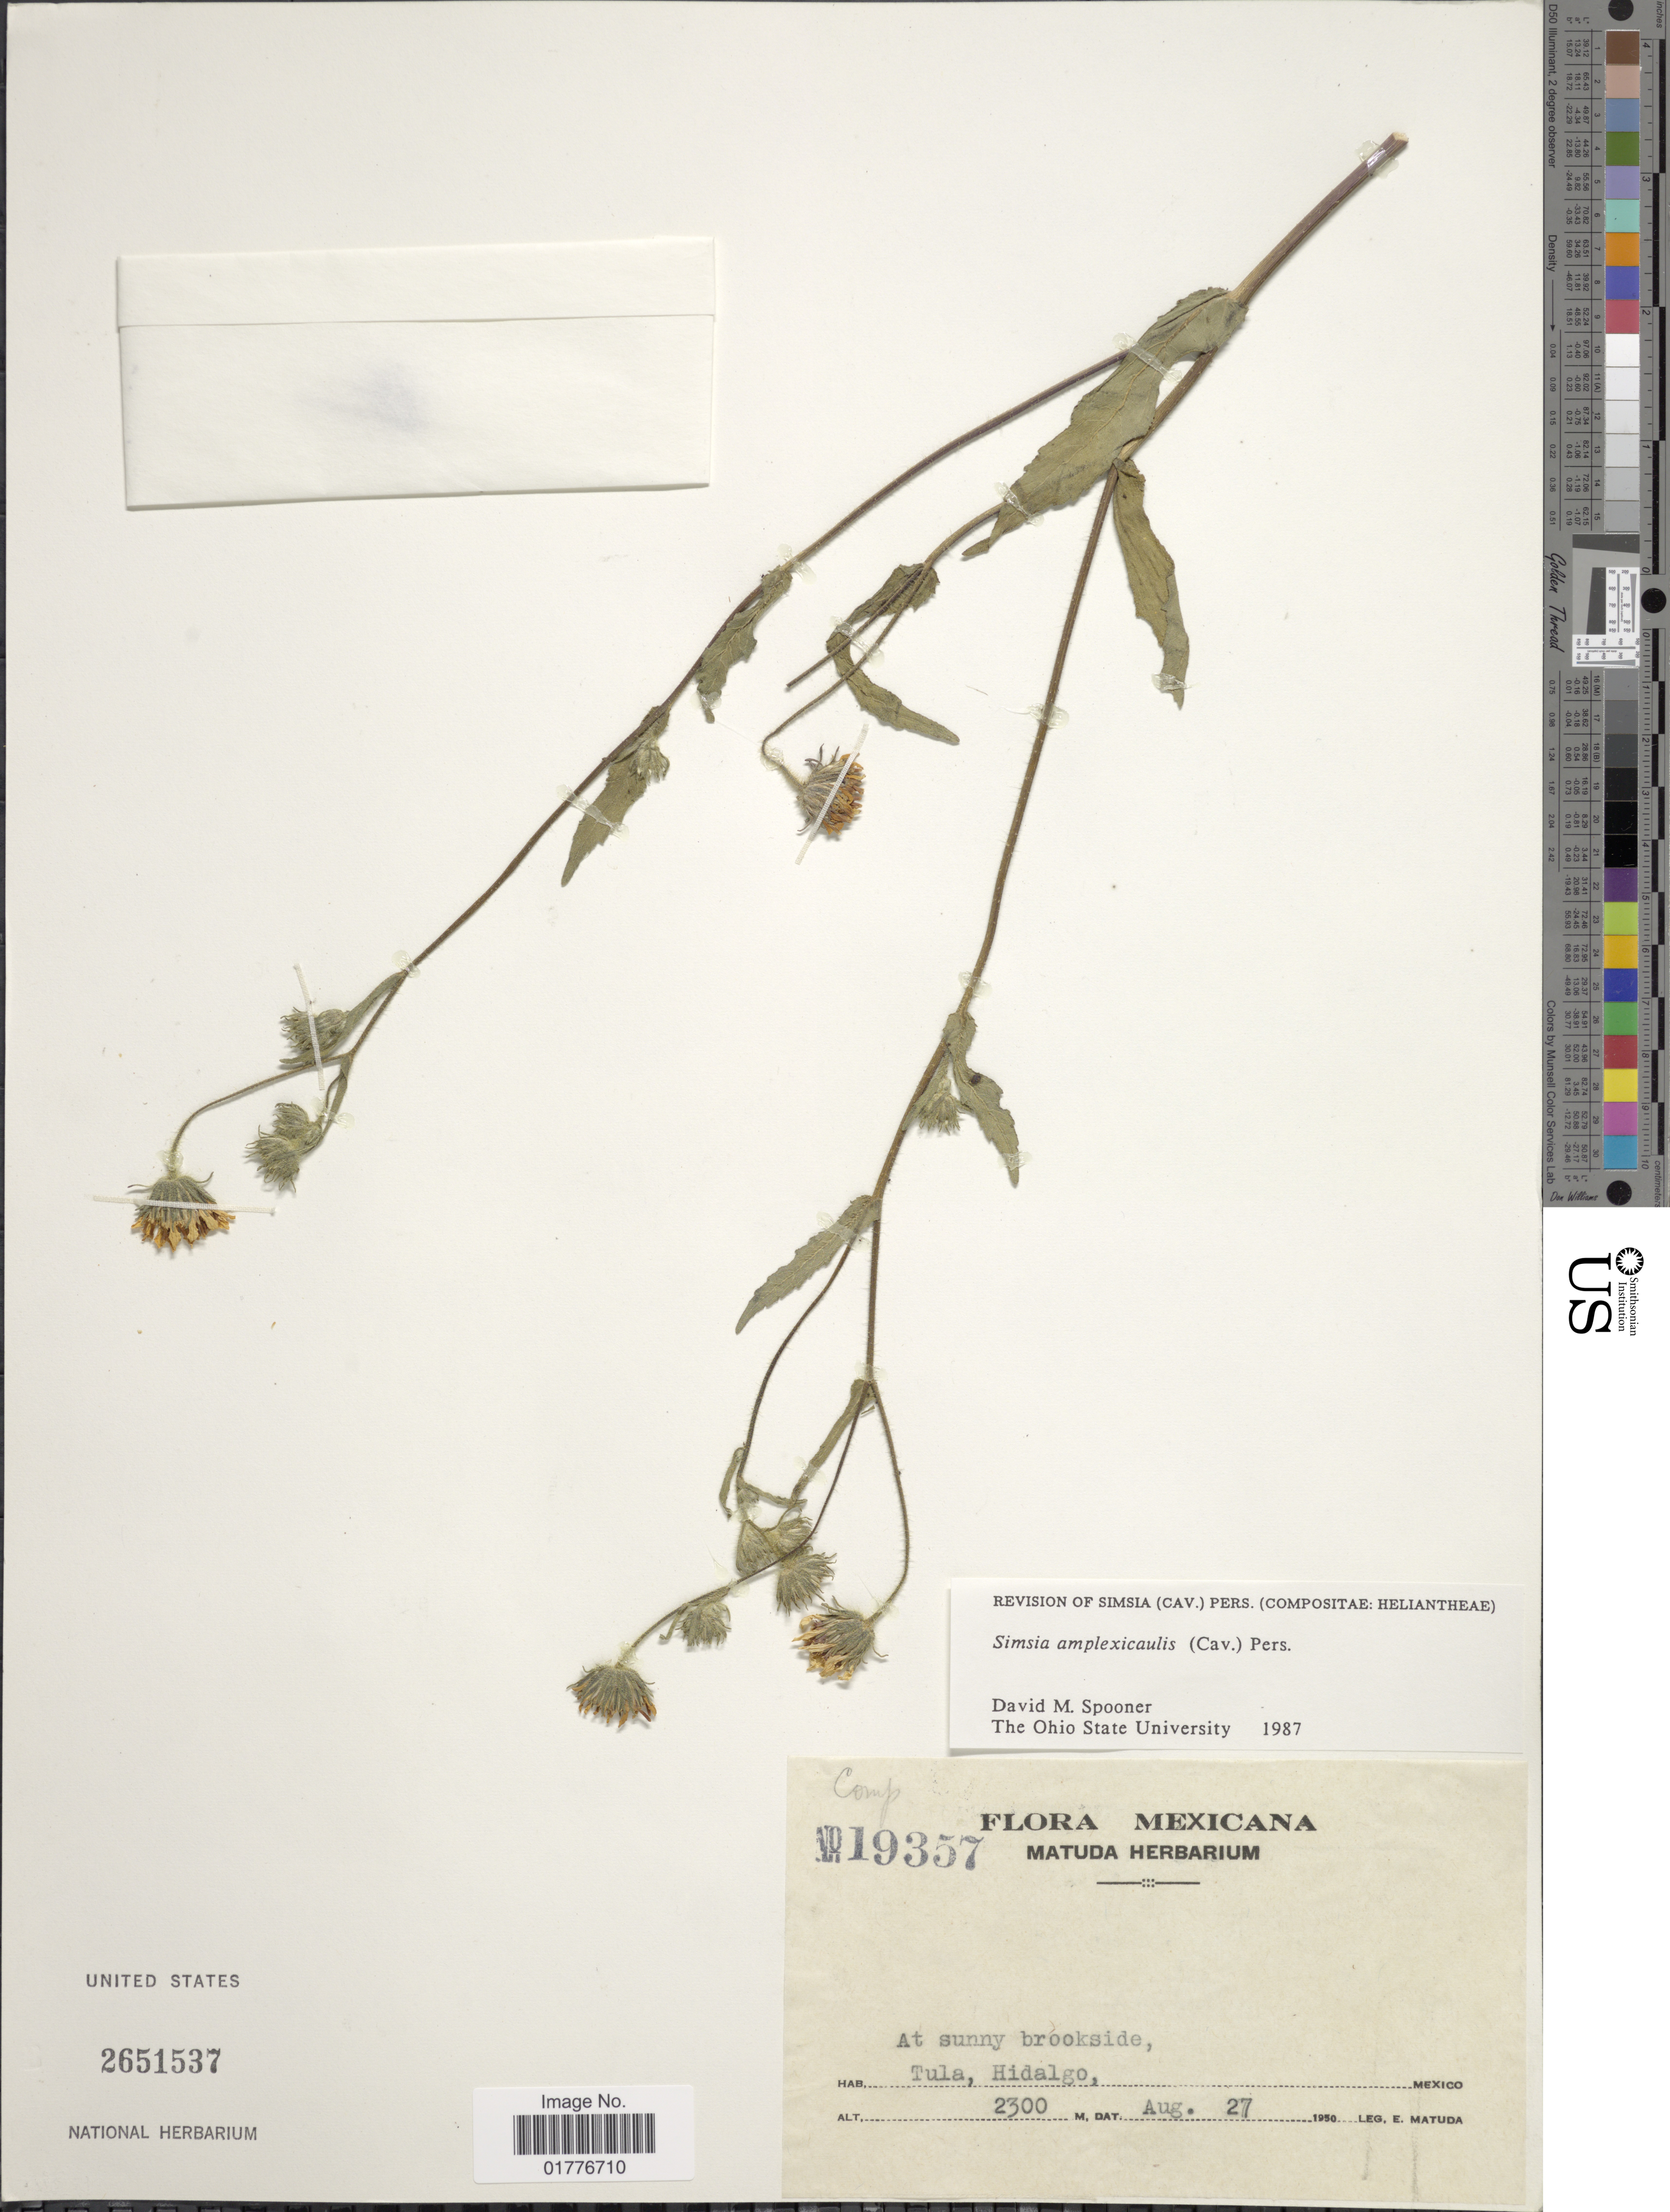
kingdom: Plantae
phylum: Tracheophyta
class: Magnoliopsida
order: Asterales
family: Asteraceae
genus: Simsia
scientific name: Simsia amplexicaulis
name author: (Cav.) Pers.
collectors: E. Matuda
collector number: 19357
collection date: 1950-08-27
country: Mexico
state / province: Hidalgo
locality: Tula, at sunny brookside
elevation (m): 2300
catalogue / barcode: US 2651537